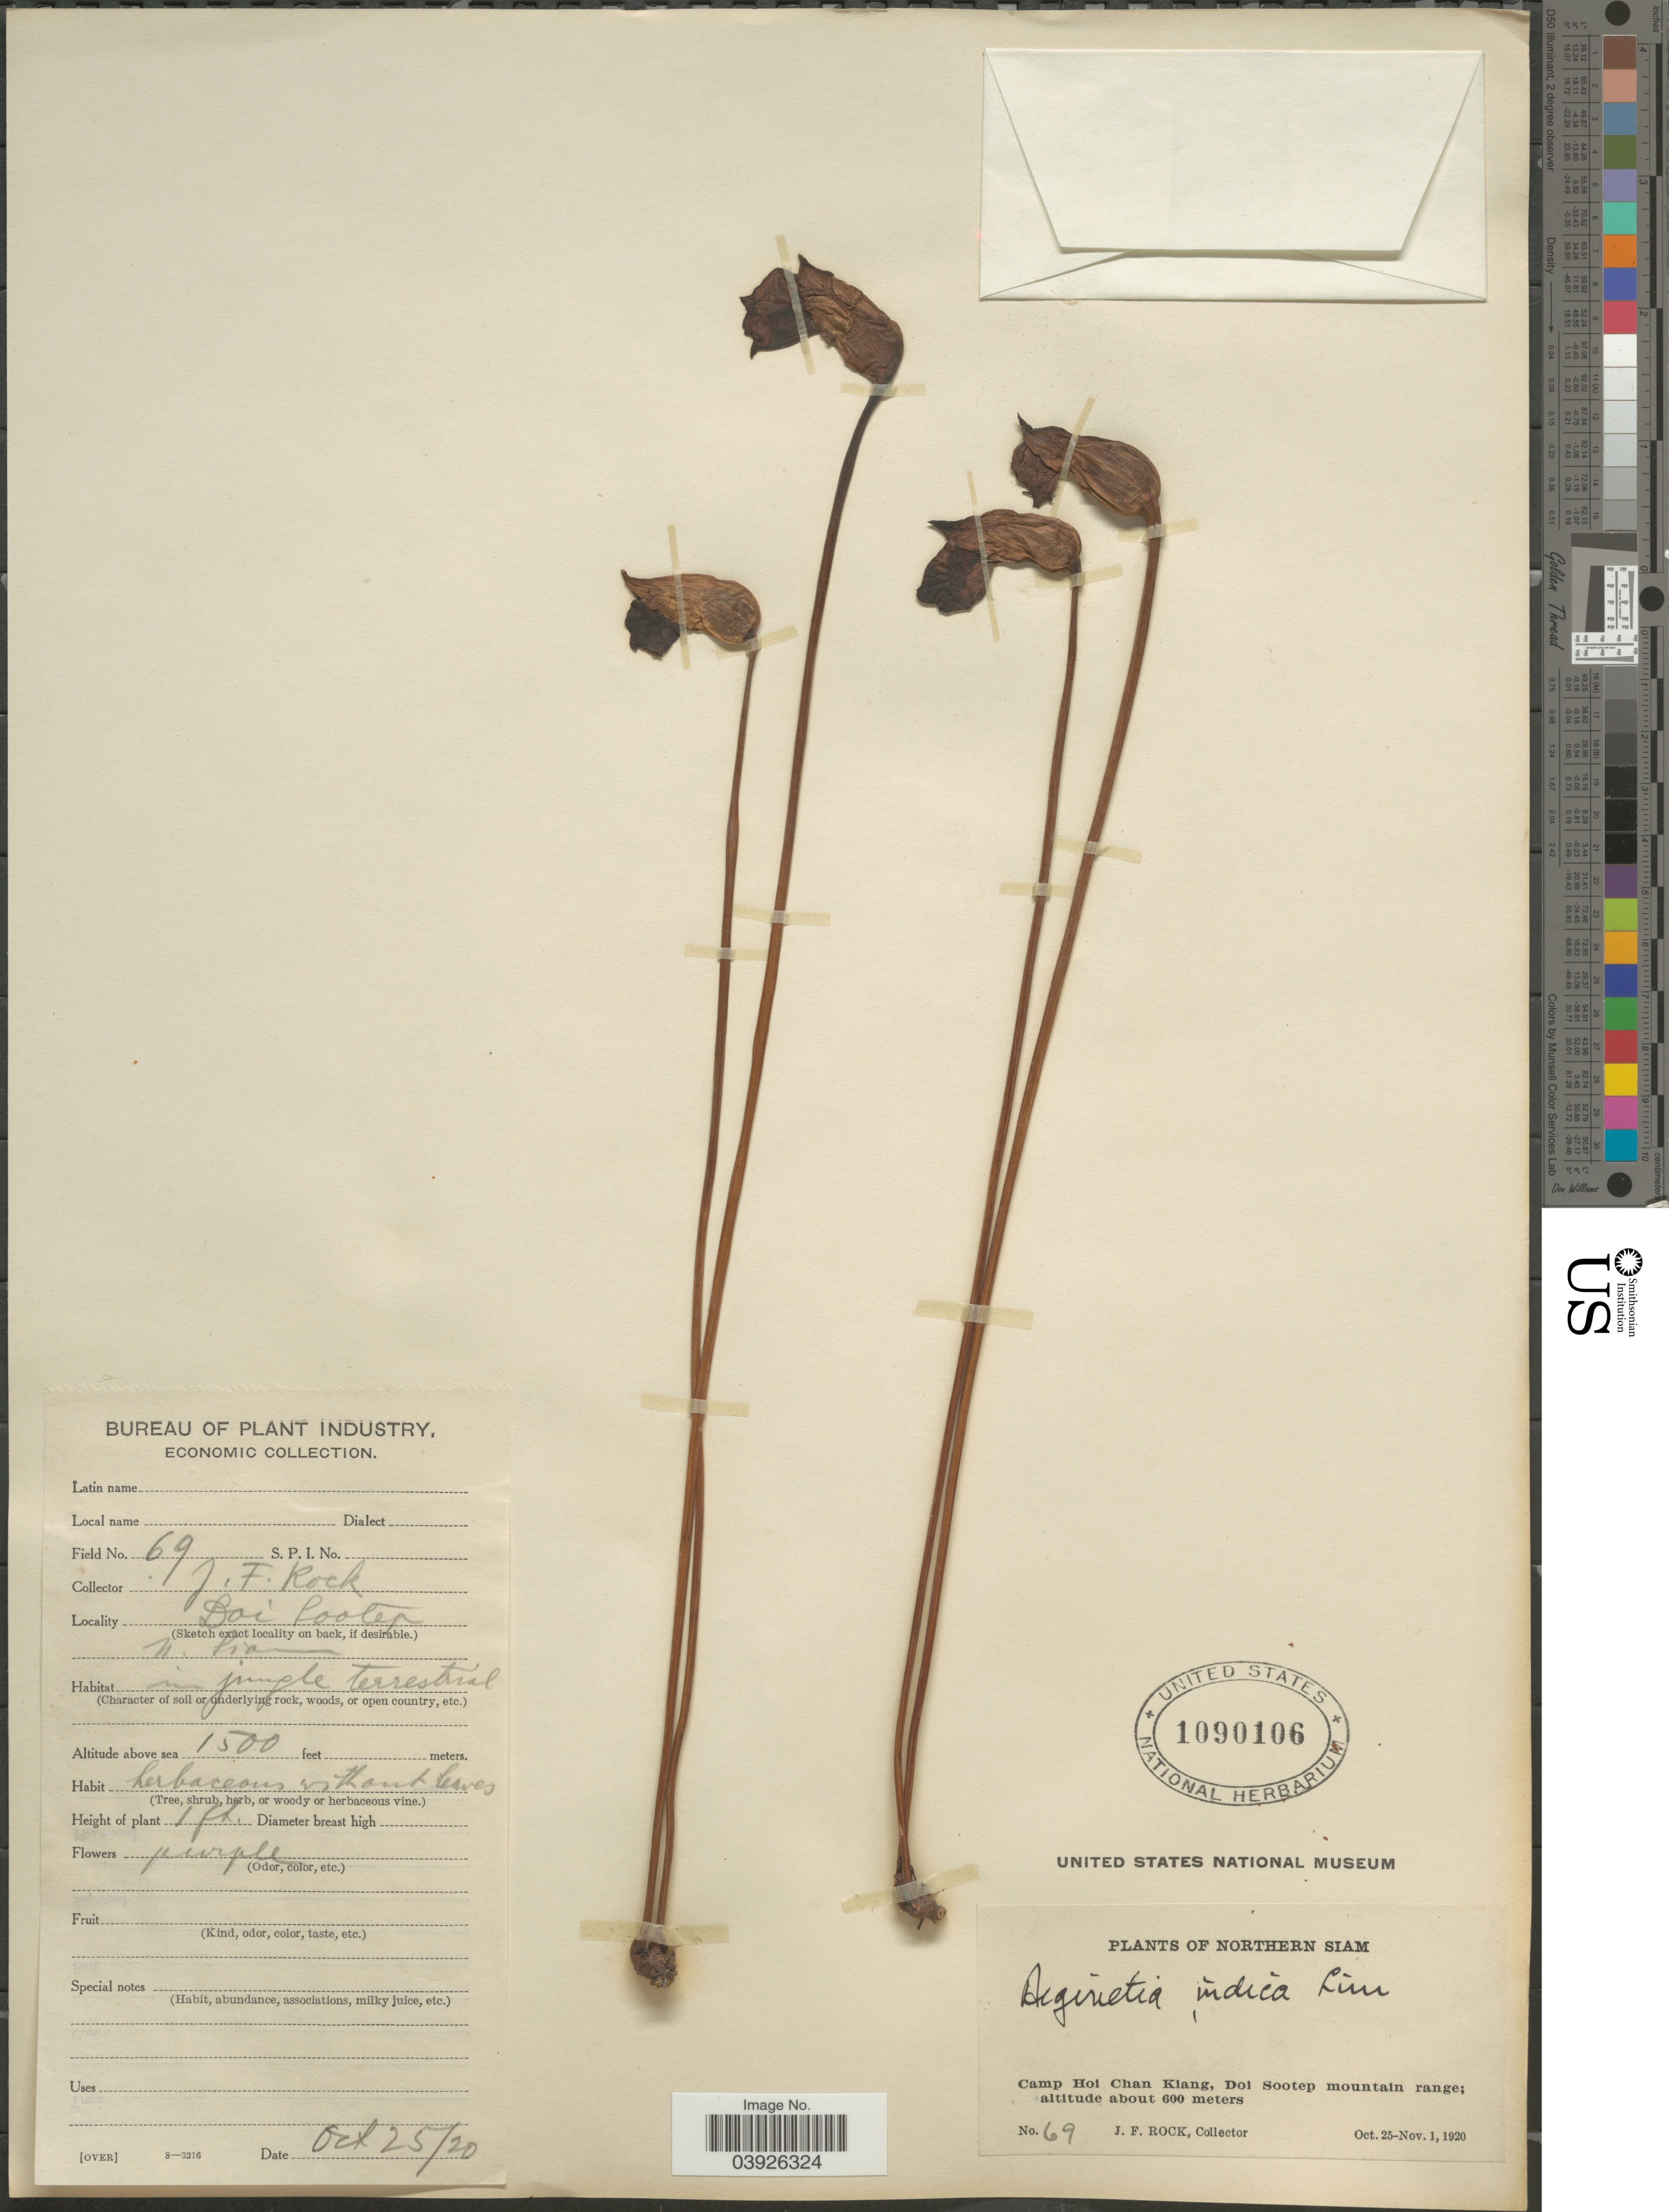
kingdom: Plantae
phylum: Tracheophyta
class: Magnoliopsida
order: Lamiales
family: Orobanchaceae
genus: Aeginetia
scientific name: Aeginetia indica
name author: L.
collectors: J. Rock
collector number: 69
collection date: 1920-10-25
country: Thailand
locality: N. Siam. Doi Sootep. Camp Hoi Chan Kiang, Doi Sootep mountain range.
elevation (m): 457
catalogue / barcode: US 1090106